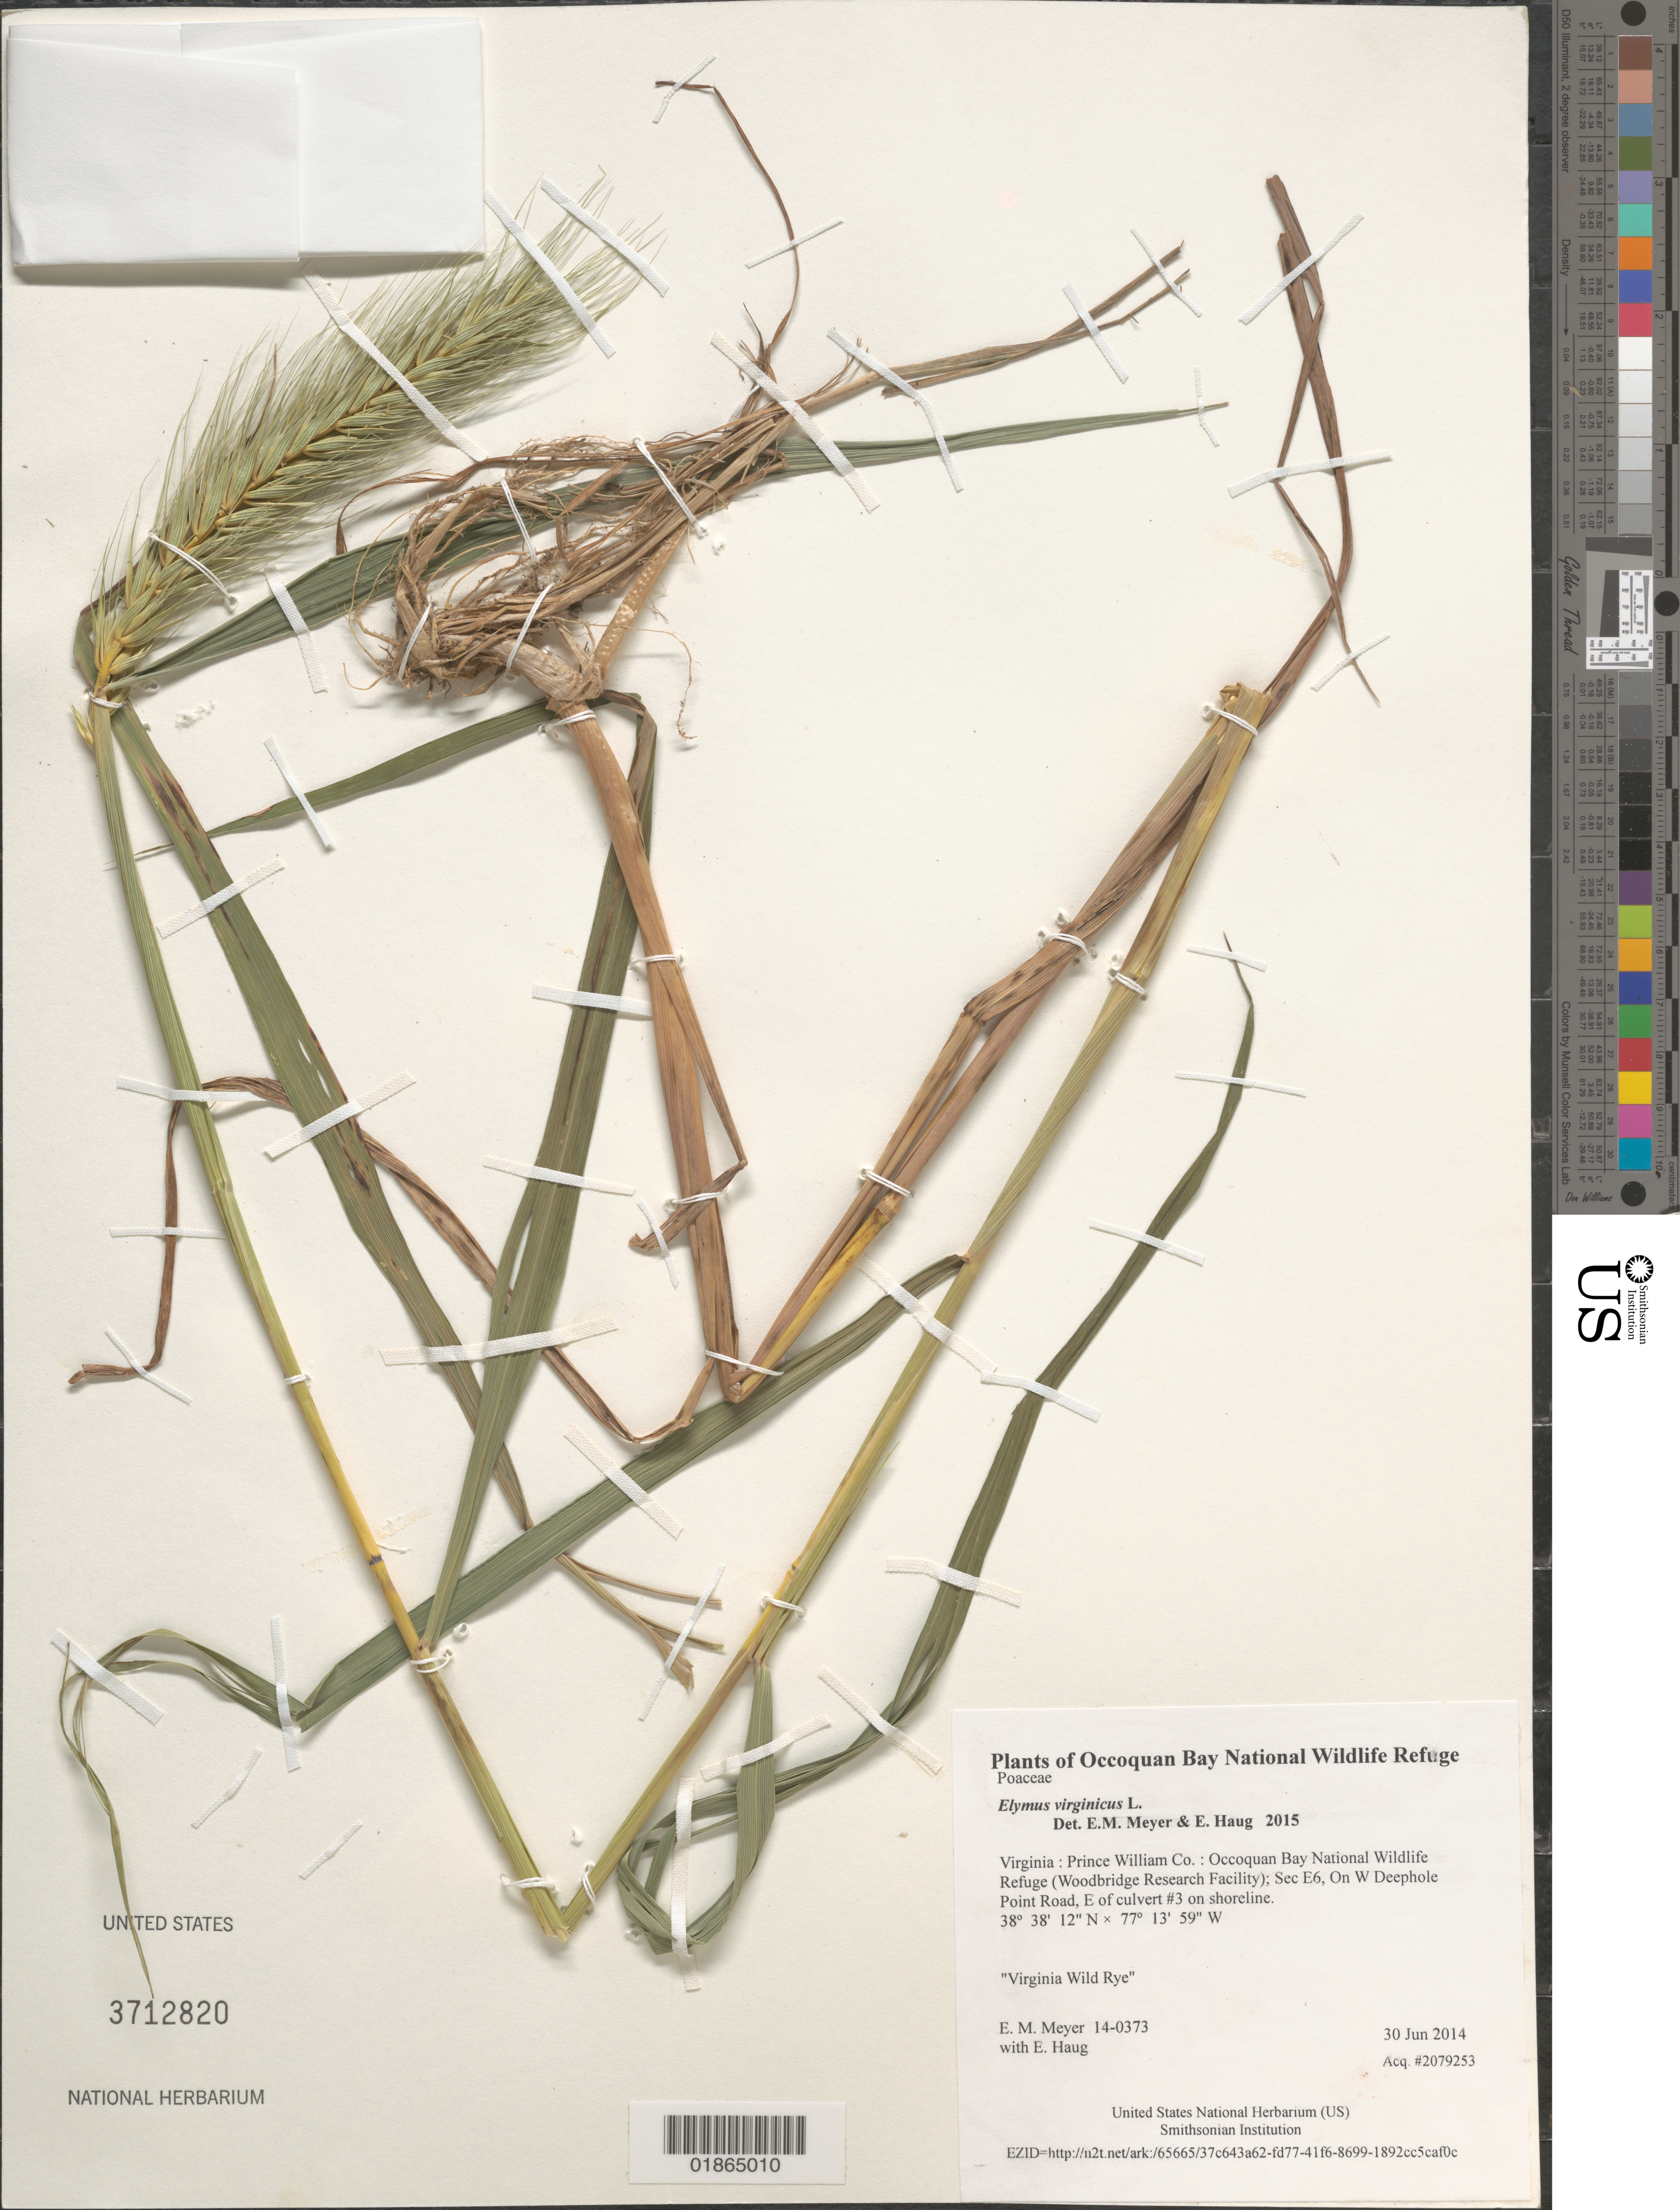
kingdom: Plantae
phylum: Tracheophyta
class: Liliopsida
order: Poales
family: Poaceae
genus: Elymus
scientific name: Elymus virginicus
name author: L.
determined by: Meyer, E. M.; Haug, E.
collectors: E. M. Meyer & E. Haug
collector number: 14-0373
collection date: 2014-06-30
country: United States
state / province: Virginia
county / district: Prince William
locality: Occoquan Bay National Wildlife Refuge (Woodbridge Research Facility); Sec E6, On W Deephole Point Road, E of culvert #3 on shoreline.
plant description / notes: Virginia Wild Rye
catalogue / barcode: US 3712820